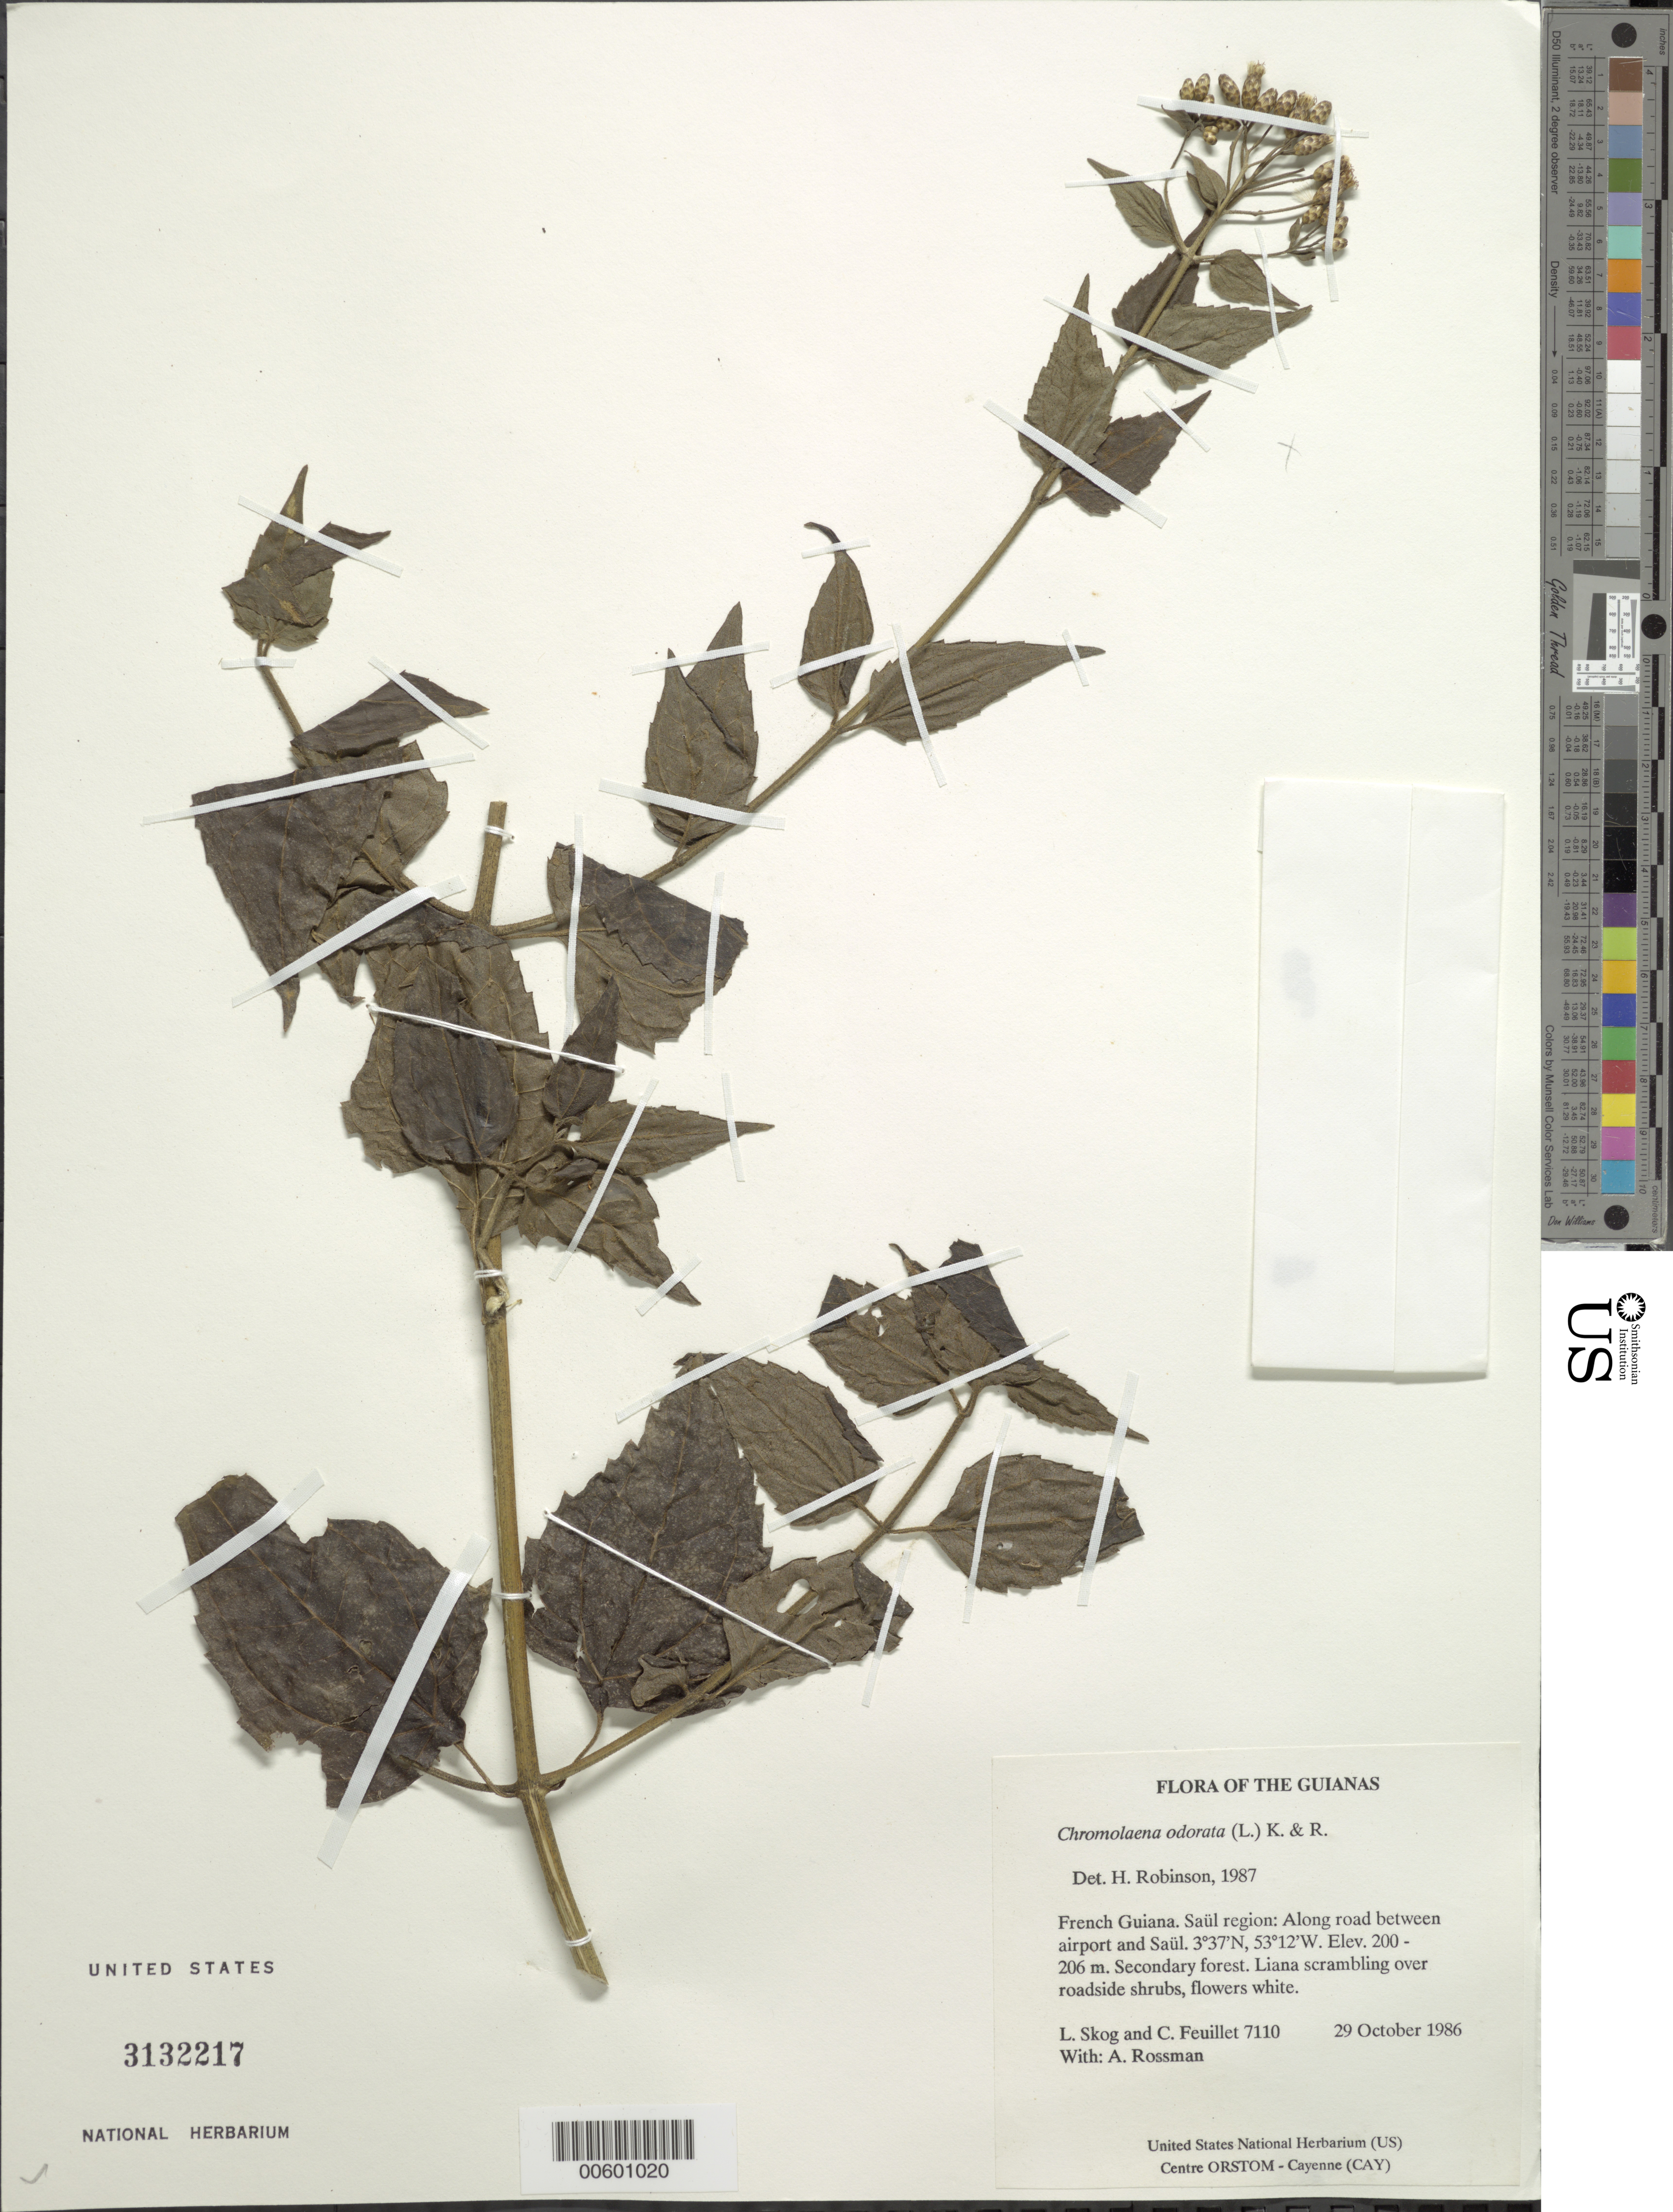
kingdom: Plantae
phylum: Tracheophyta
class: Magnoliopsida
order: Asterales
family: Asteraceae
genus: Chromolaena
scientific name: Chromolaena odorata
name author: (L.) R.M. King & H. Rob.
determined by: Robinson, Harold E., (US)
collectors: L. E. Skog, C. Feuillet & A. Rossman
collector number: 7110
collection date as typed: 29 October 1986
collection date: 1986-10-29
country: French Guiana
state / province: Saint-Laurent-du-Maroni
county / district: Saül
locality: Along road between airport and Saül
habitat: Secondary forest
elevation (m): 200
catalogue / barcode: US 3132217